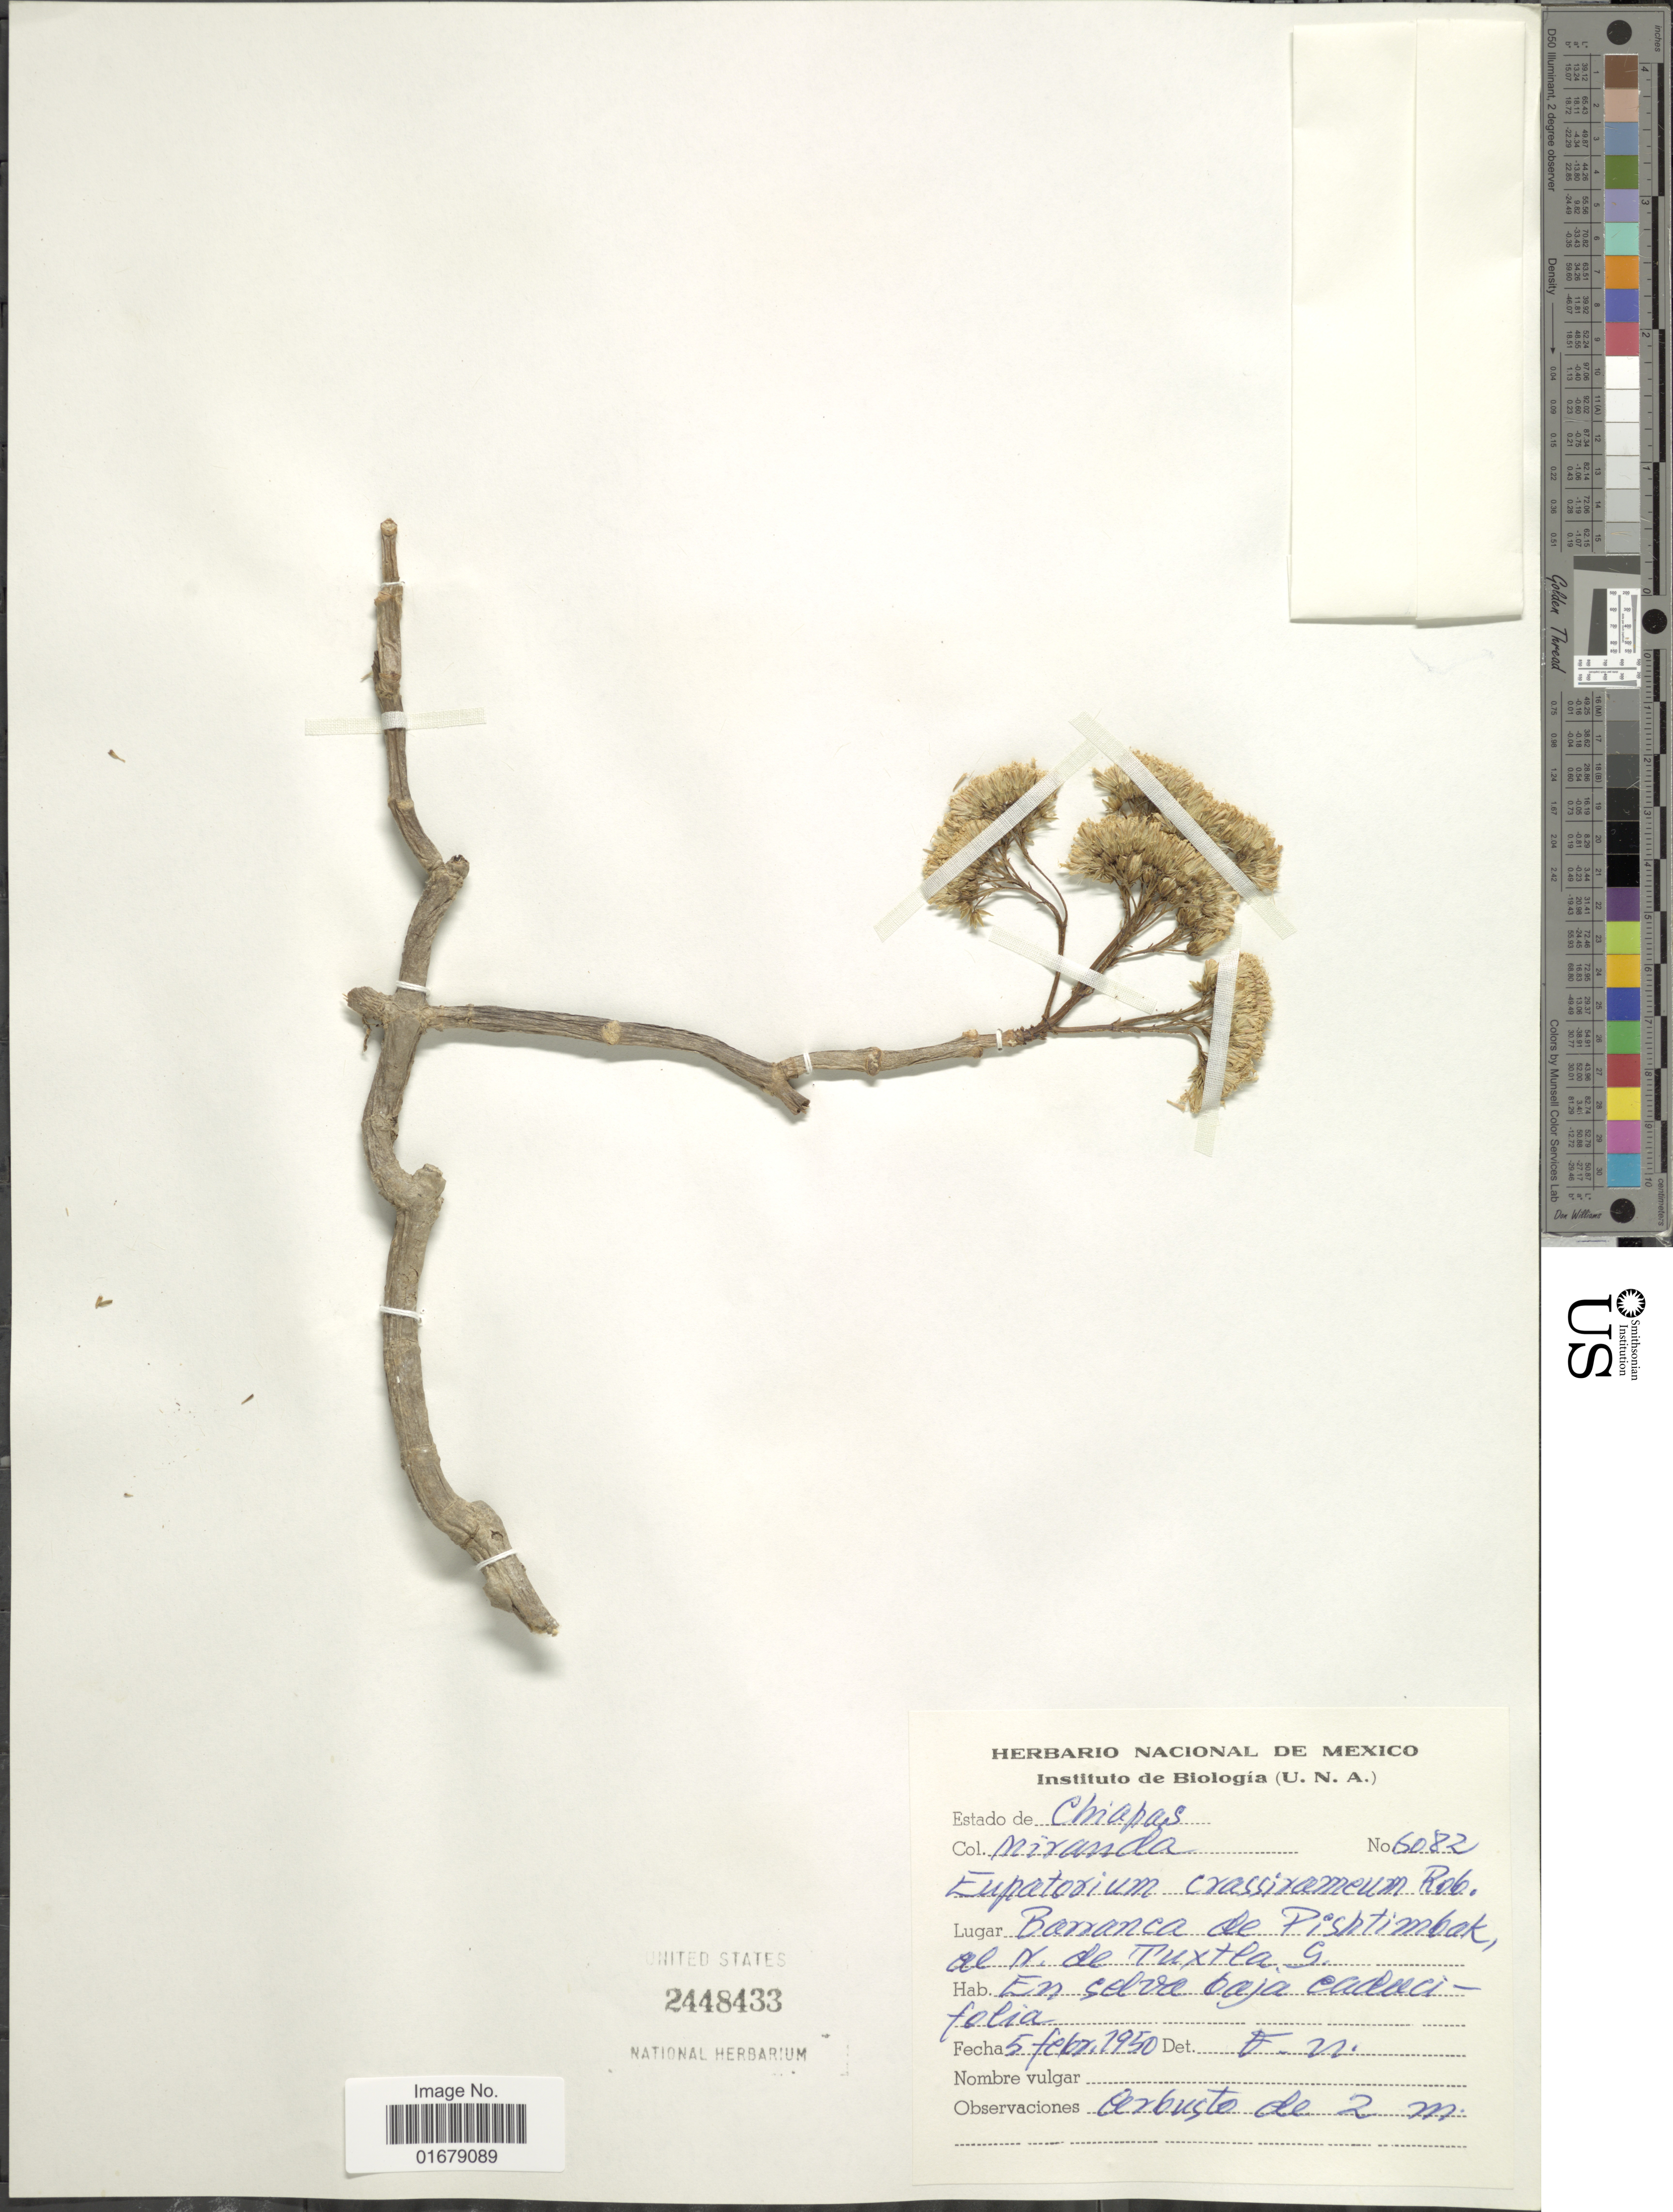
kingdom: Plantae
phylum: Tracheophyta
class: Magnoliopsida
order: Asterales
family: Asteraceae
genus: Pachythamnus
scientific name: Pachythamnus crassirameus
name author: (B.L. Rob.) R.M. King & H. Rob.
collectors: Miranda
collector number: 6082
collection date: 1950-02-05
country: Mexico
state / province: Chiapas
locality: Estado de Chiapas. Barranca de Pishtimbak al N. de Tuxtla G.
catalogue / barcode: US 2448433